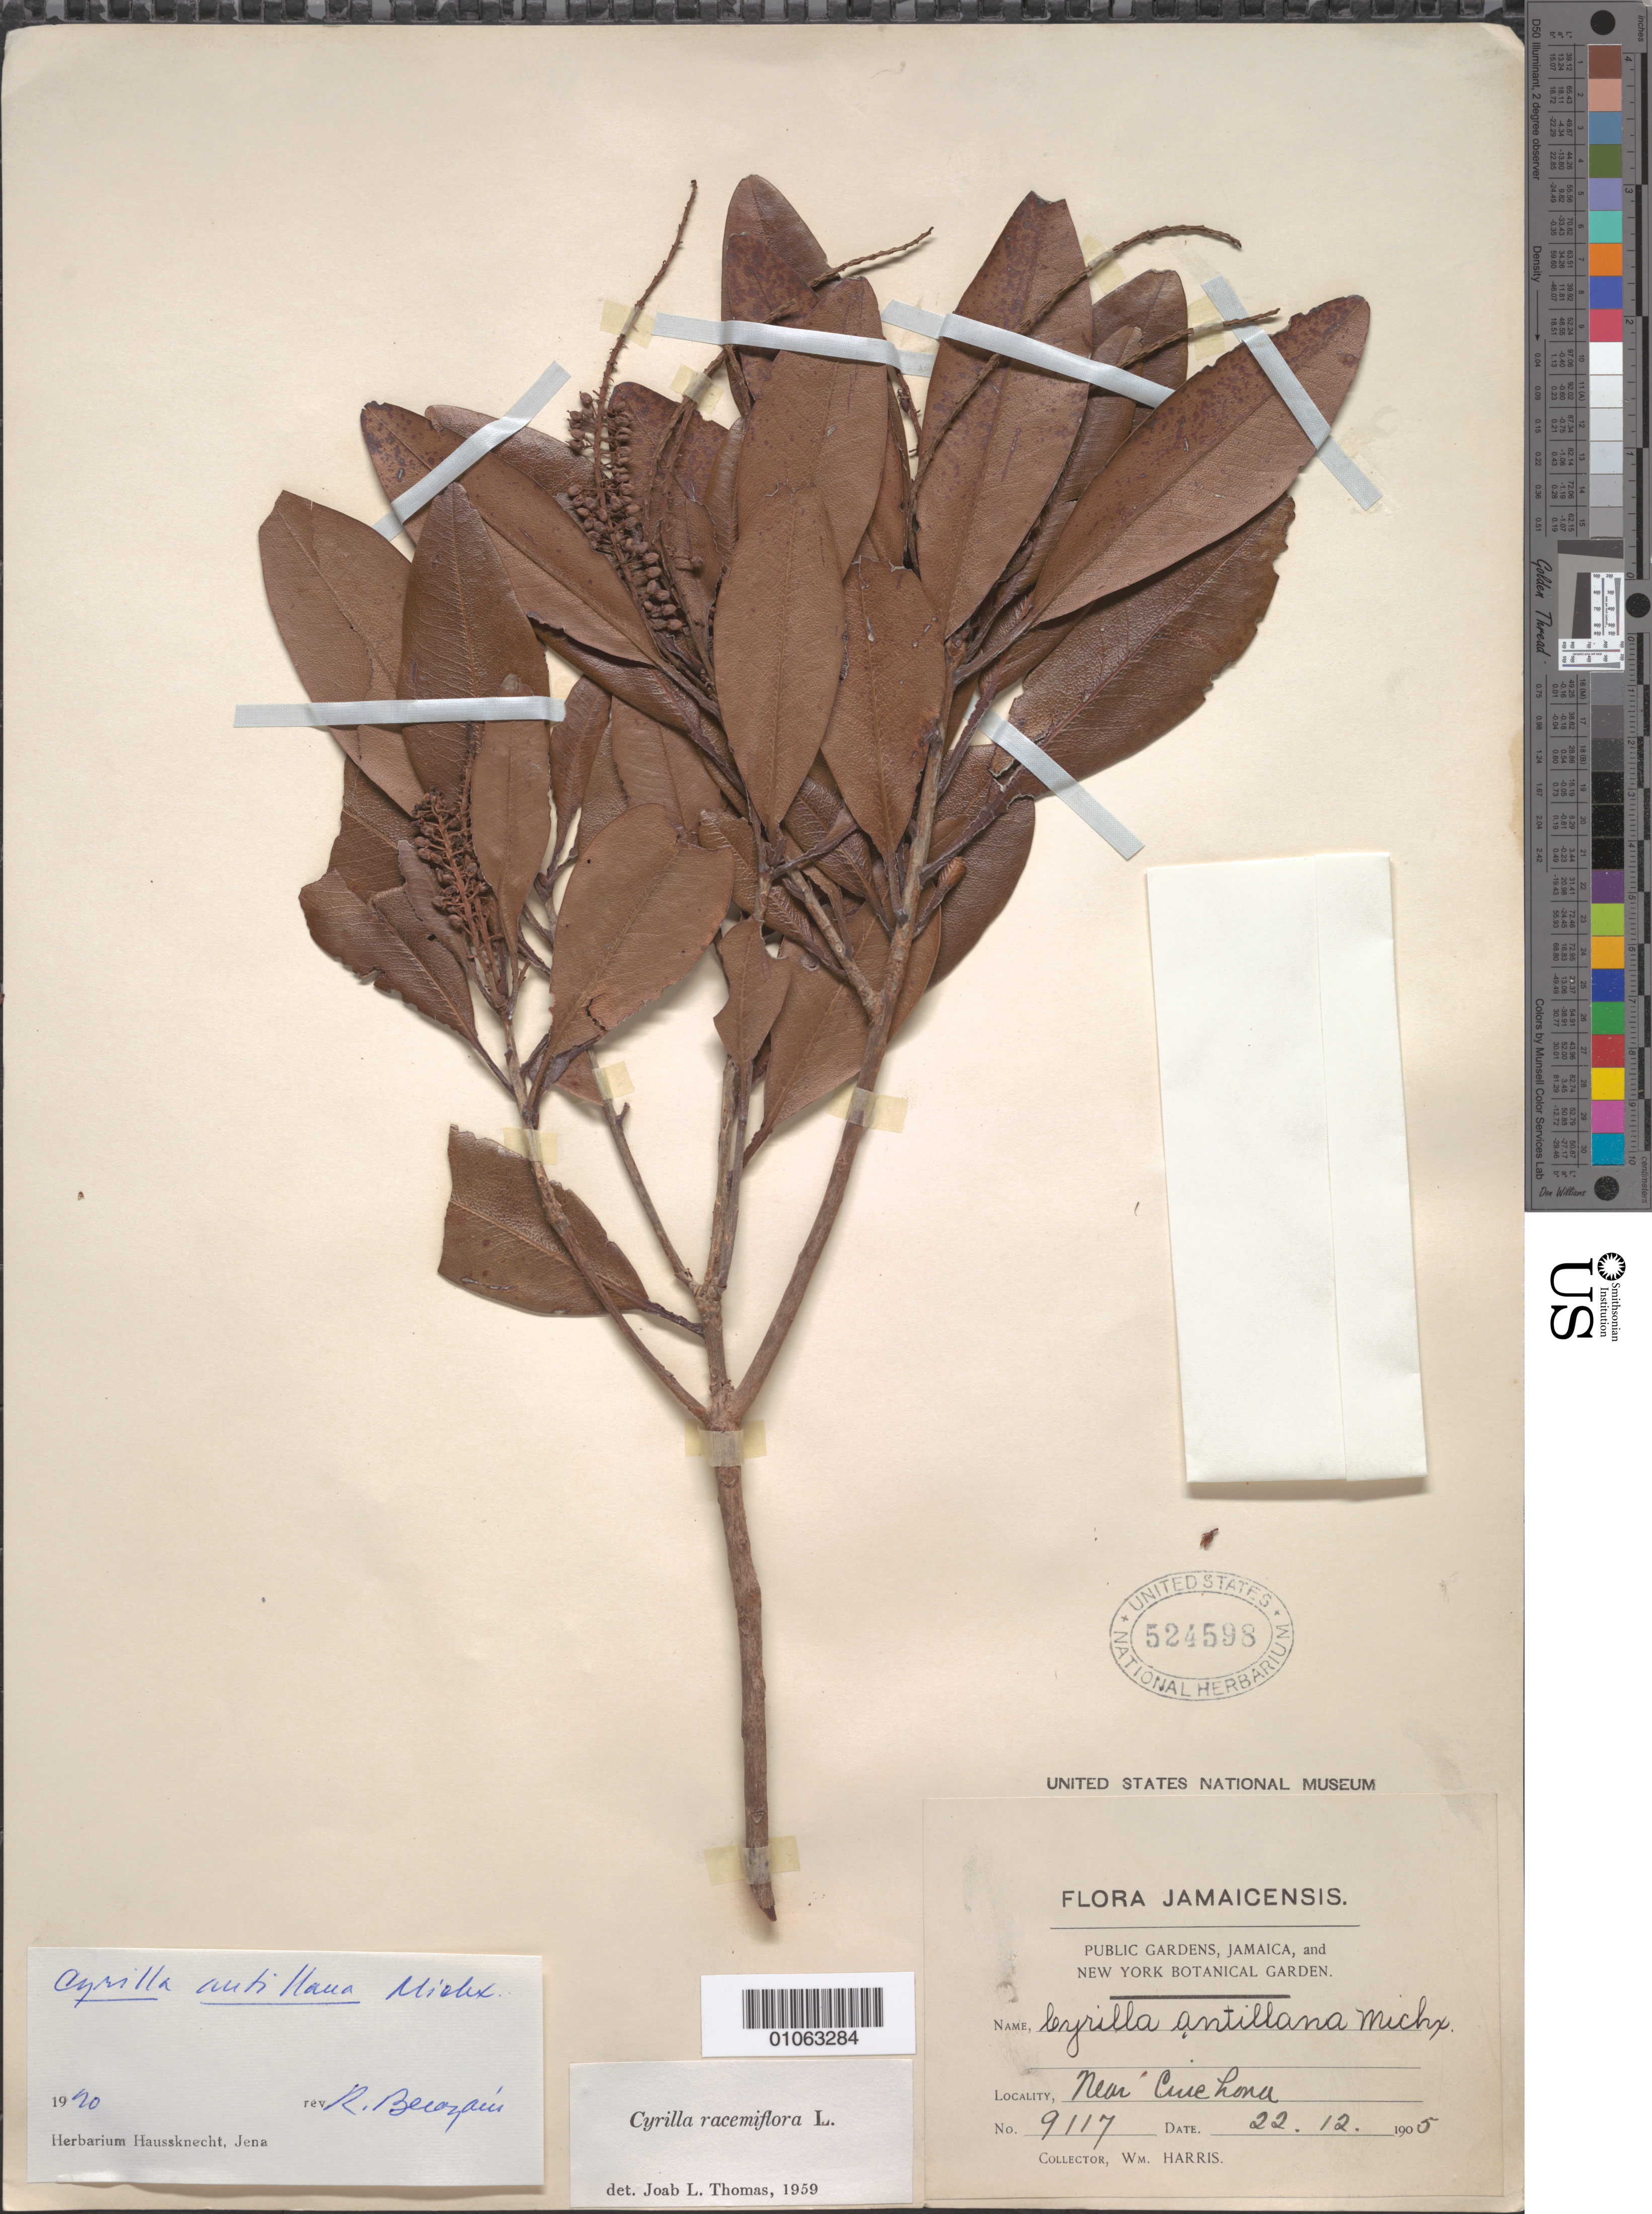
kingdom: Plantae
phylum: Tracheophyta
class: Magnoliopsida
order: Ericales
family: Cyrillaceae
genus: Cyrilla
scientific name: Cyrilla antillana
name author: Michx.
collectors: W. Harris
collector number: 9117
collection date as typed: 22 Dec 1905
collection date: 1905-12-22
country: Jamaica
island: Jamaica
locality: Near cine hona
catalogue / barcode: US 524598